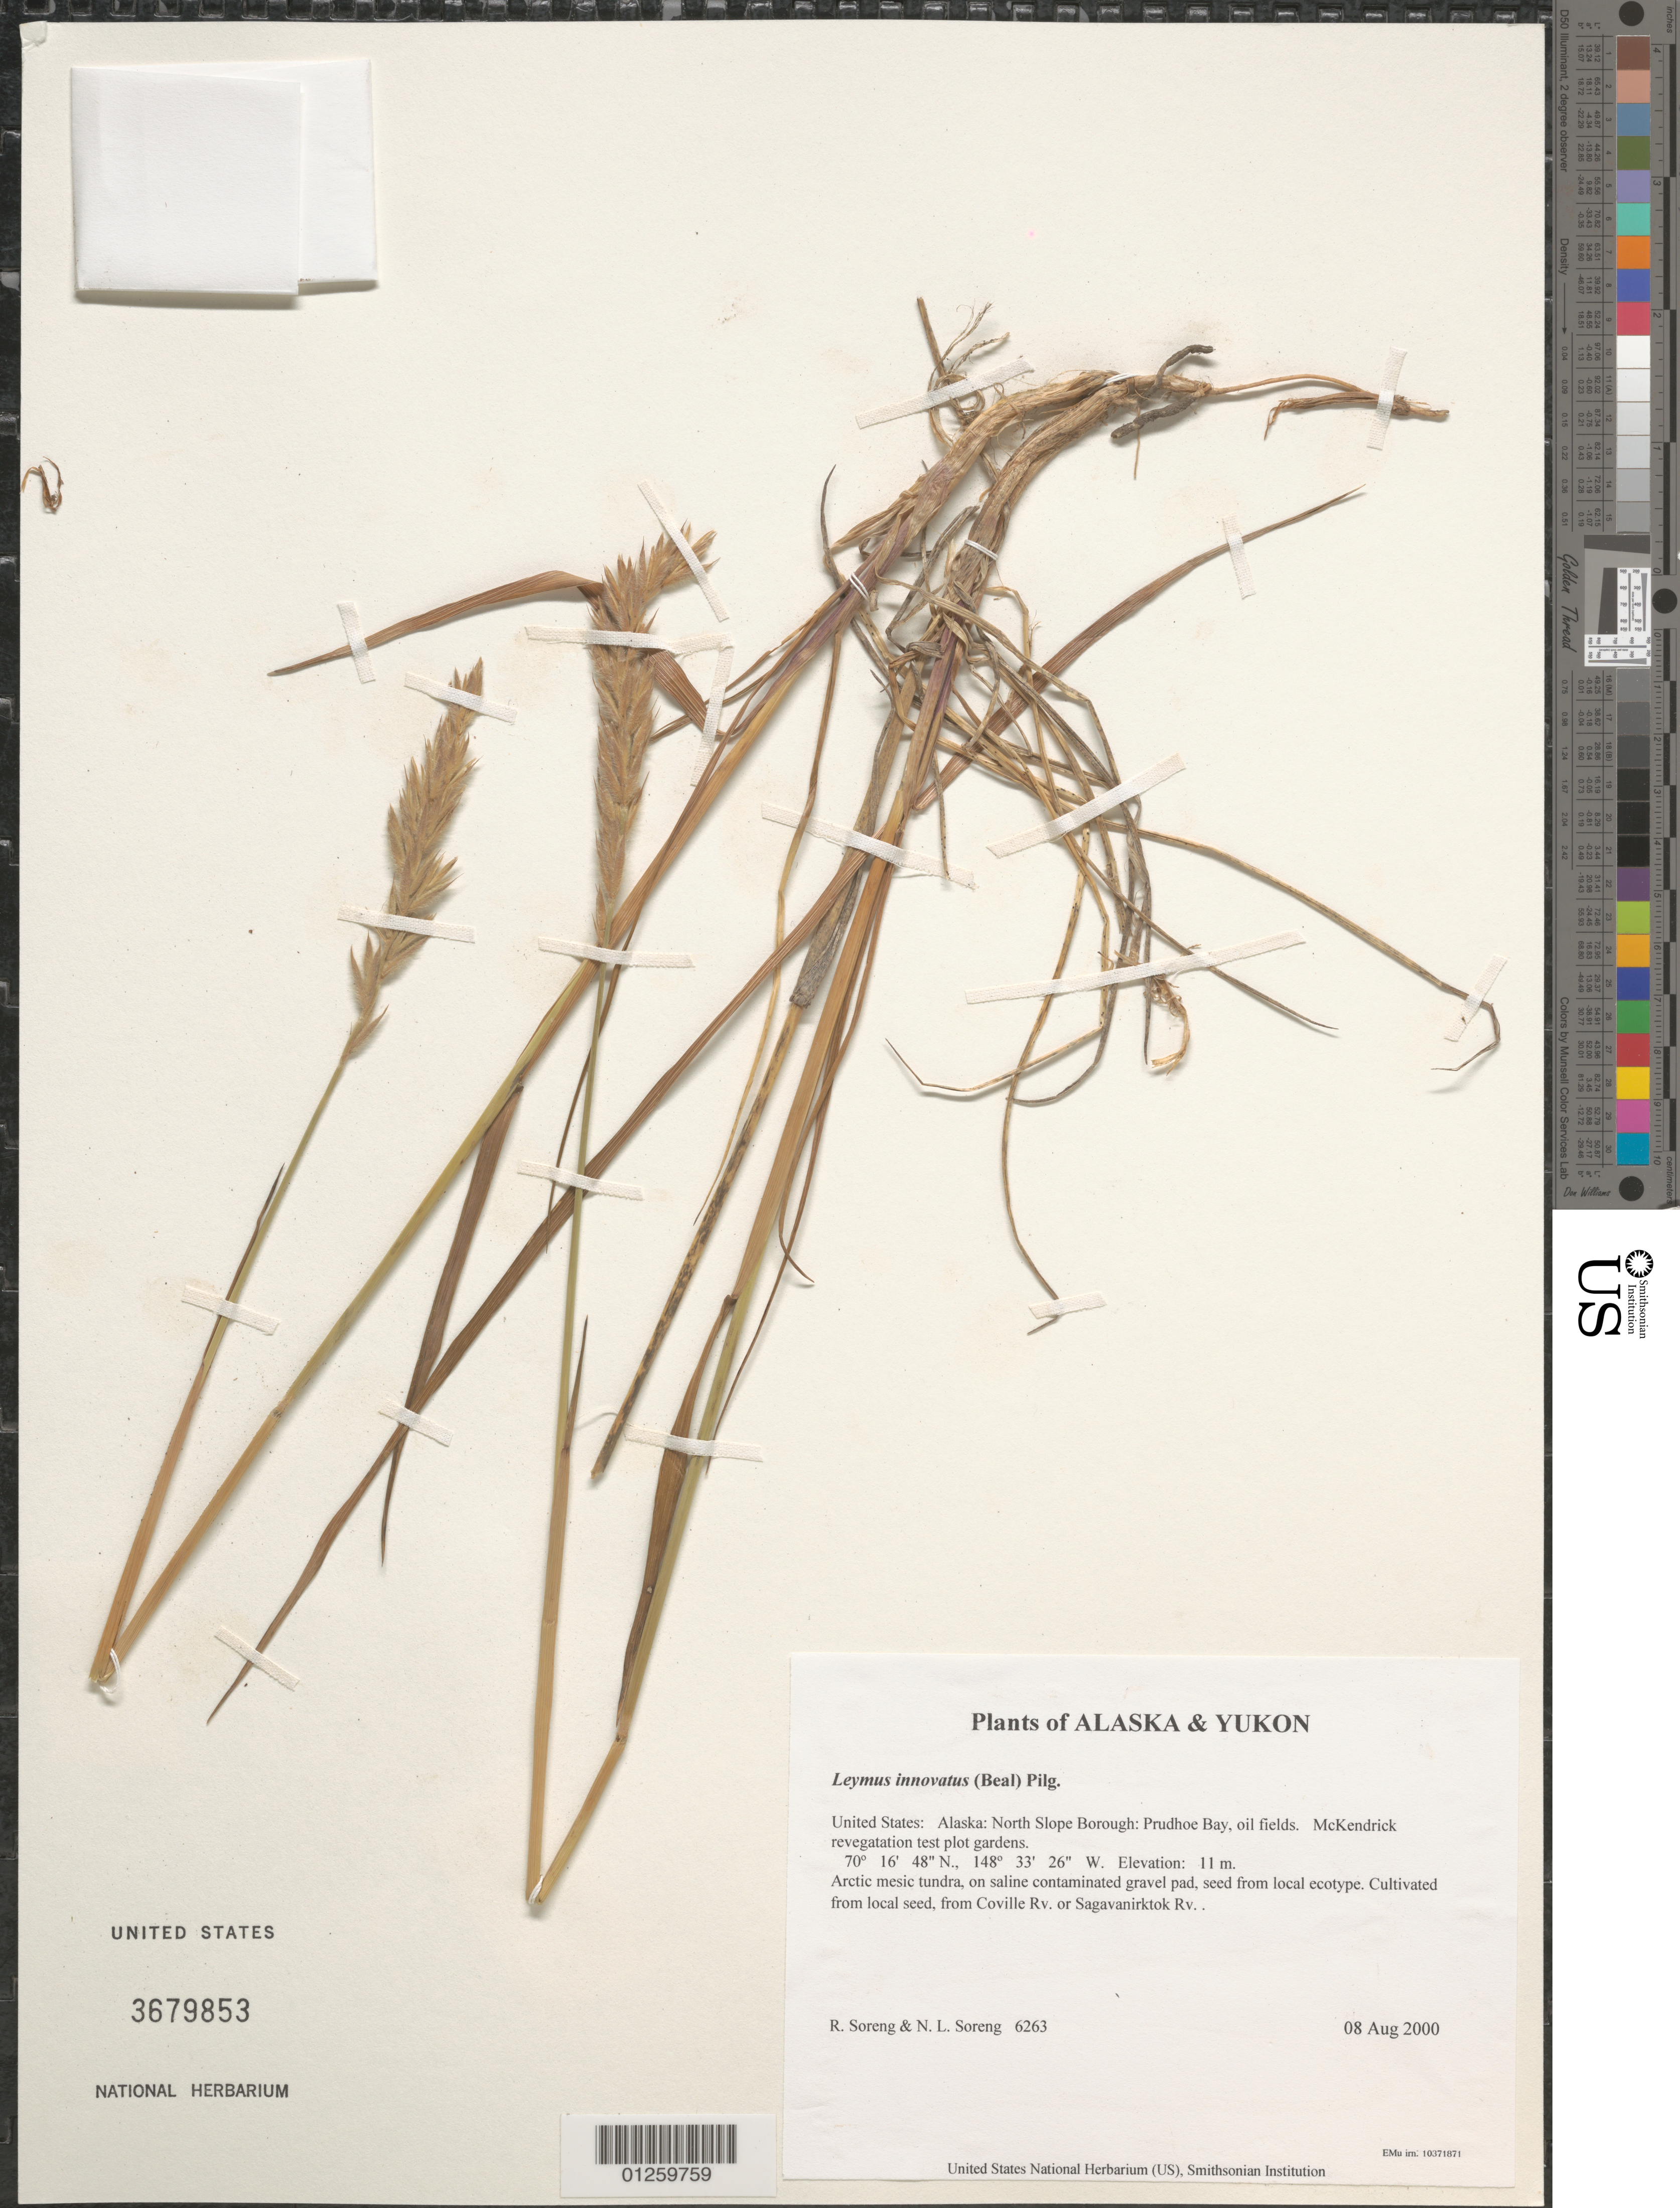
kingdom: Plantae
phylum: Tracheophyta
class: Liliopsida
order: Poales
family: Poaceae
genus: Leymus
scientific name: Leymus innovatus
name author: (W.J. Beal) Pilg.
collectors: R. J. Soreng & N. L. Soreng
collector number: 6263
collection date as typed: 08 Aug 2000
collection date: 2000-08-08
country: United States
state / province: Alaska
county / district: North Slope Borough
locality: Prudhoe Bay, oil fields. McKendrick revegatation test plot gardens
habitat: Arctic mesic tundra, on saline contaminated gravel pad, seed from local ecotype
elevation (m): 11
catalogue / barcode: US 3679853